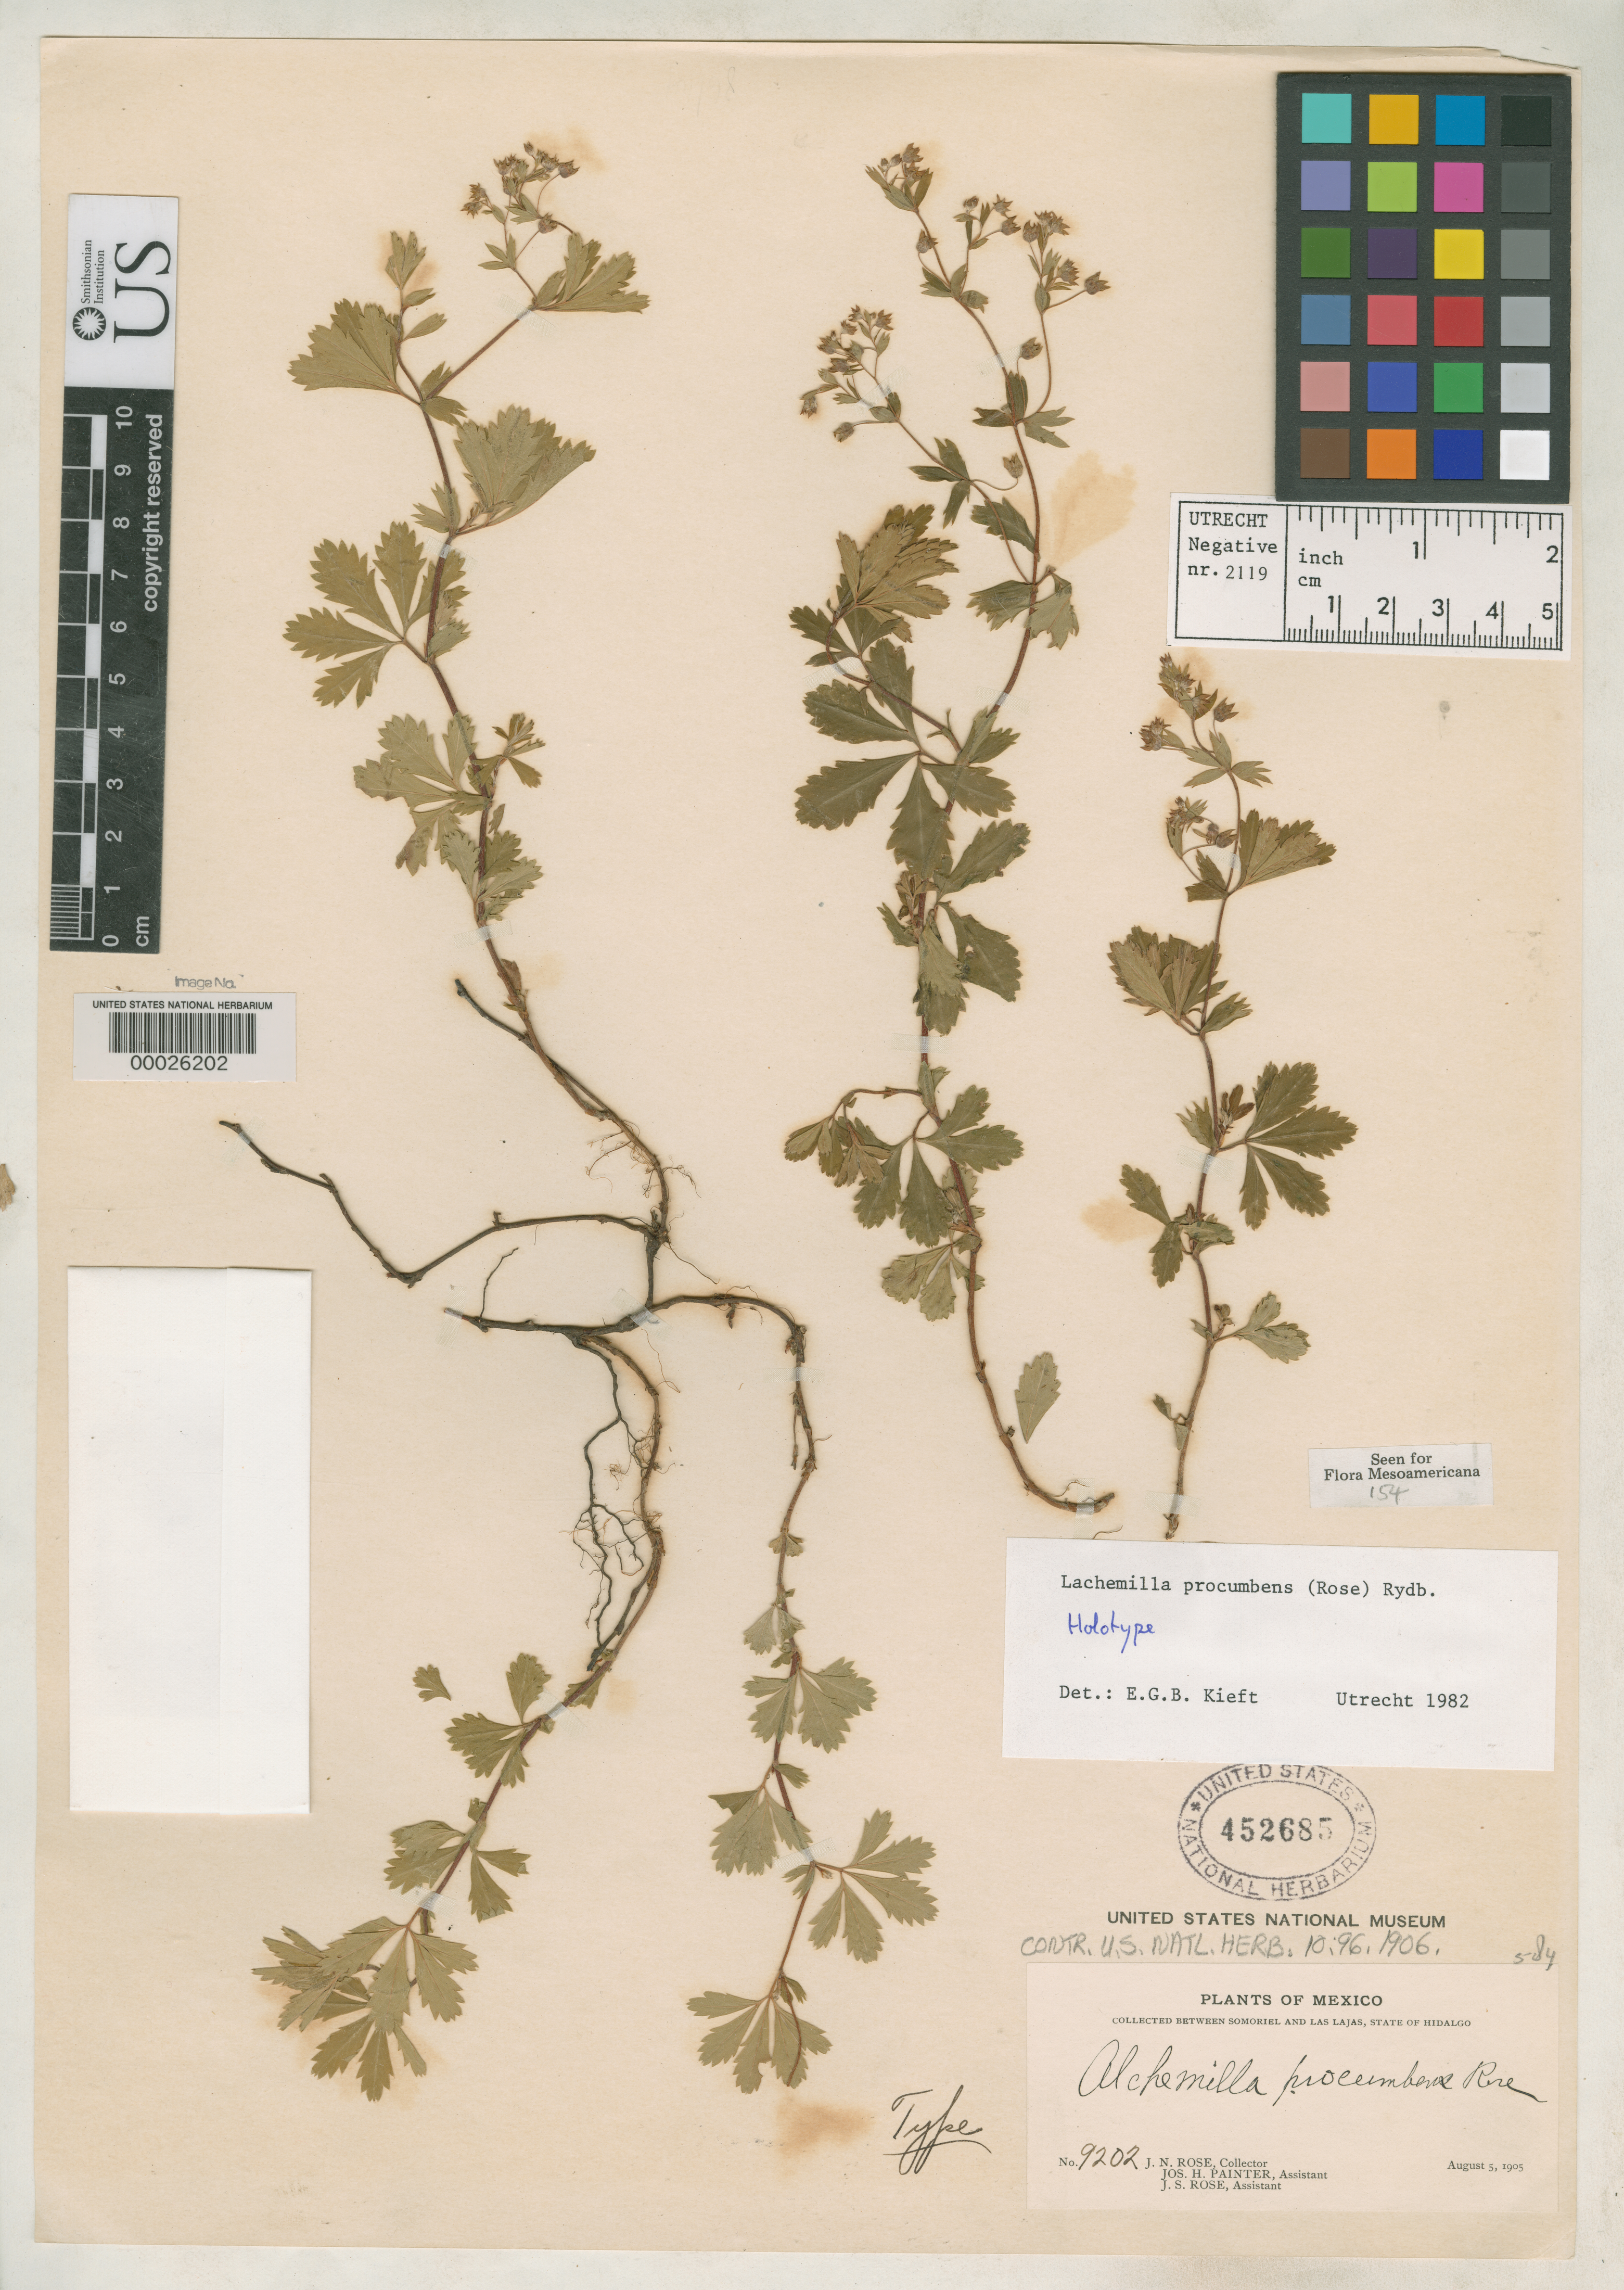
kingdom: Plantae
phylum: Tracheophyta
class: Magnoliopsida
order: Rosales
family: Rosaceae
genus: Alchemilla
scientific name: Alchemilla procumbens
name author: Rose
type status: Holotype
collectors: J. N. Rose, J. H. Painter & J. S. Rose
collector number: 9202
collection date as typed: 05 Aug 1905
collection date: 1905-08-05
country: Mexico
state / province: Hidalgo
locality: Between Somoriel and Las Lajas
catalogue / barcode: US 452685